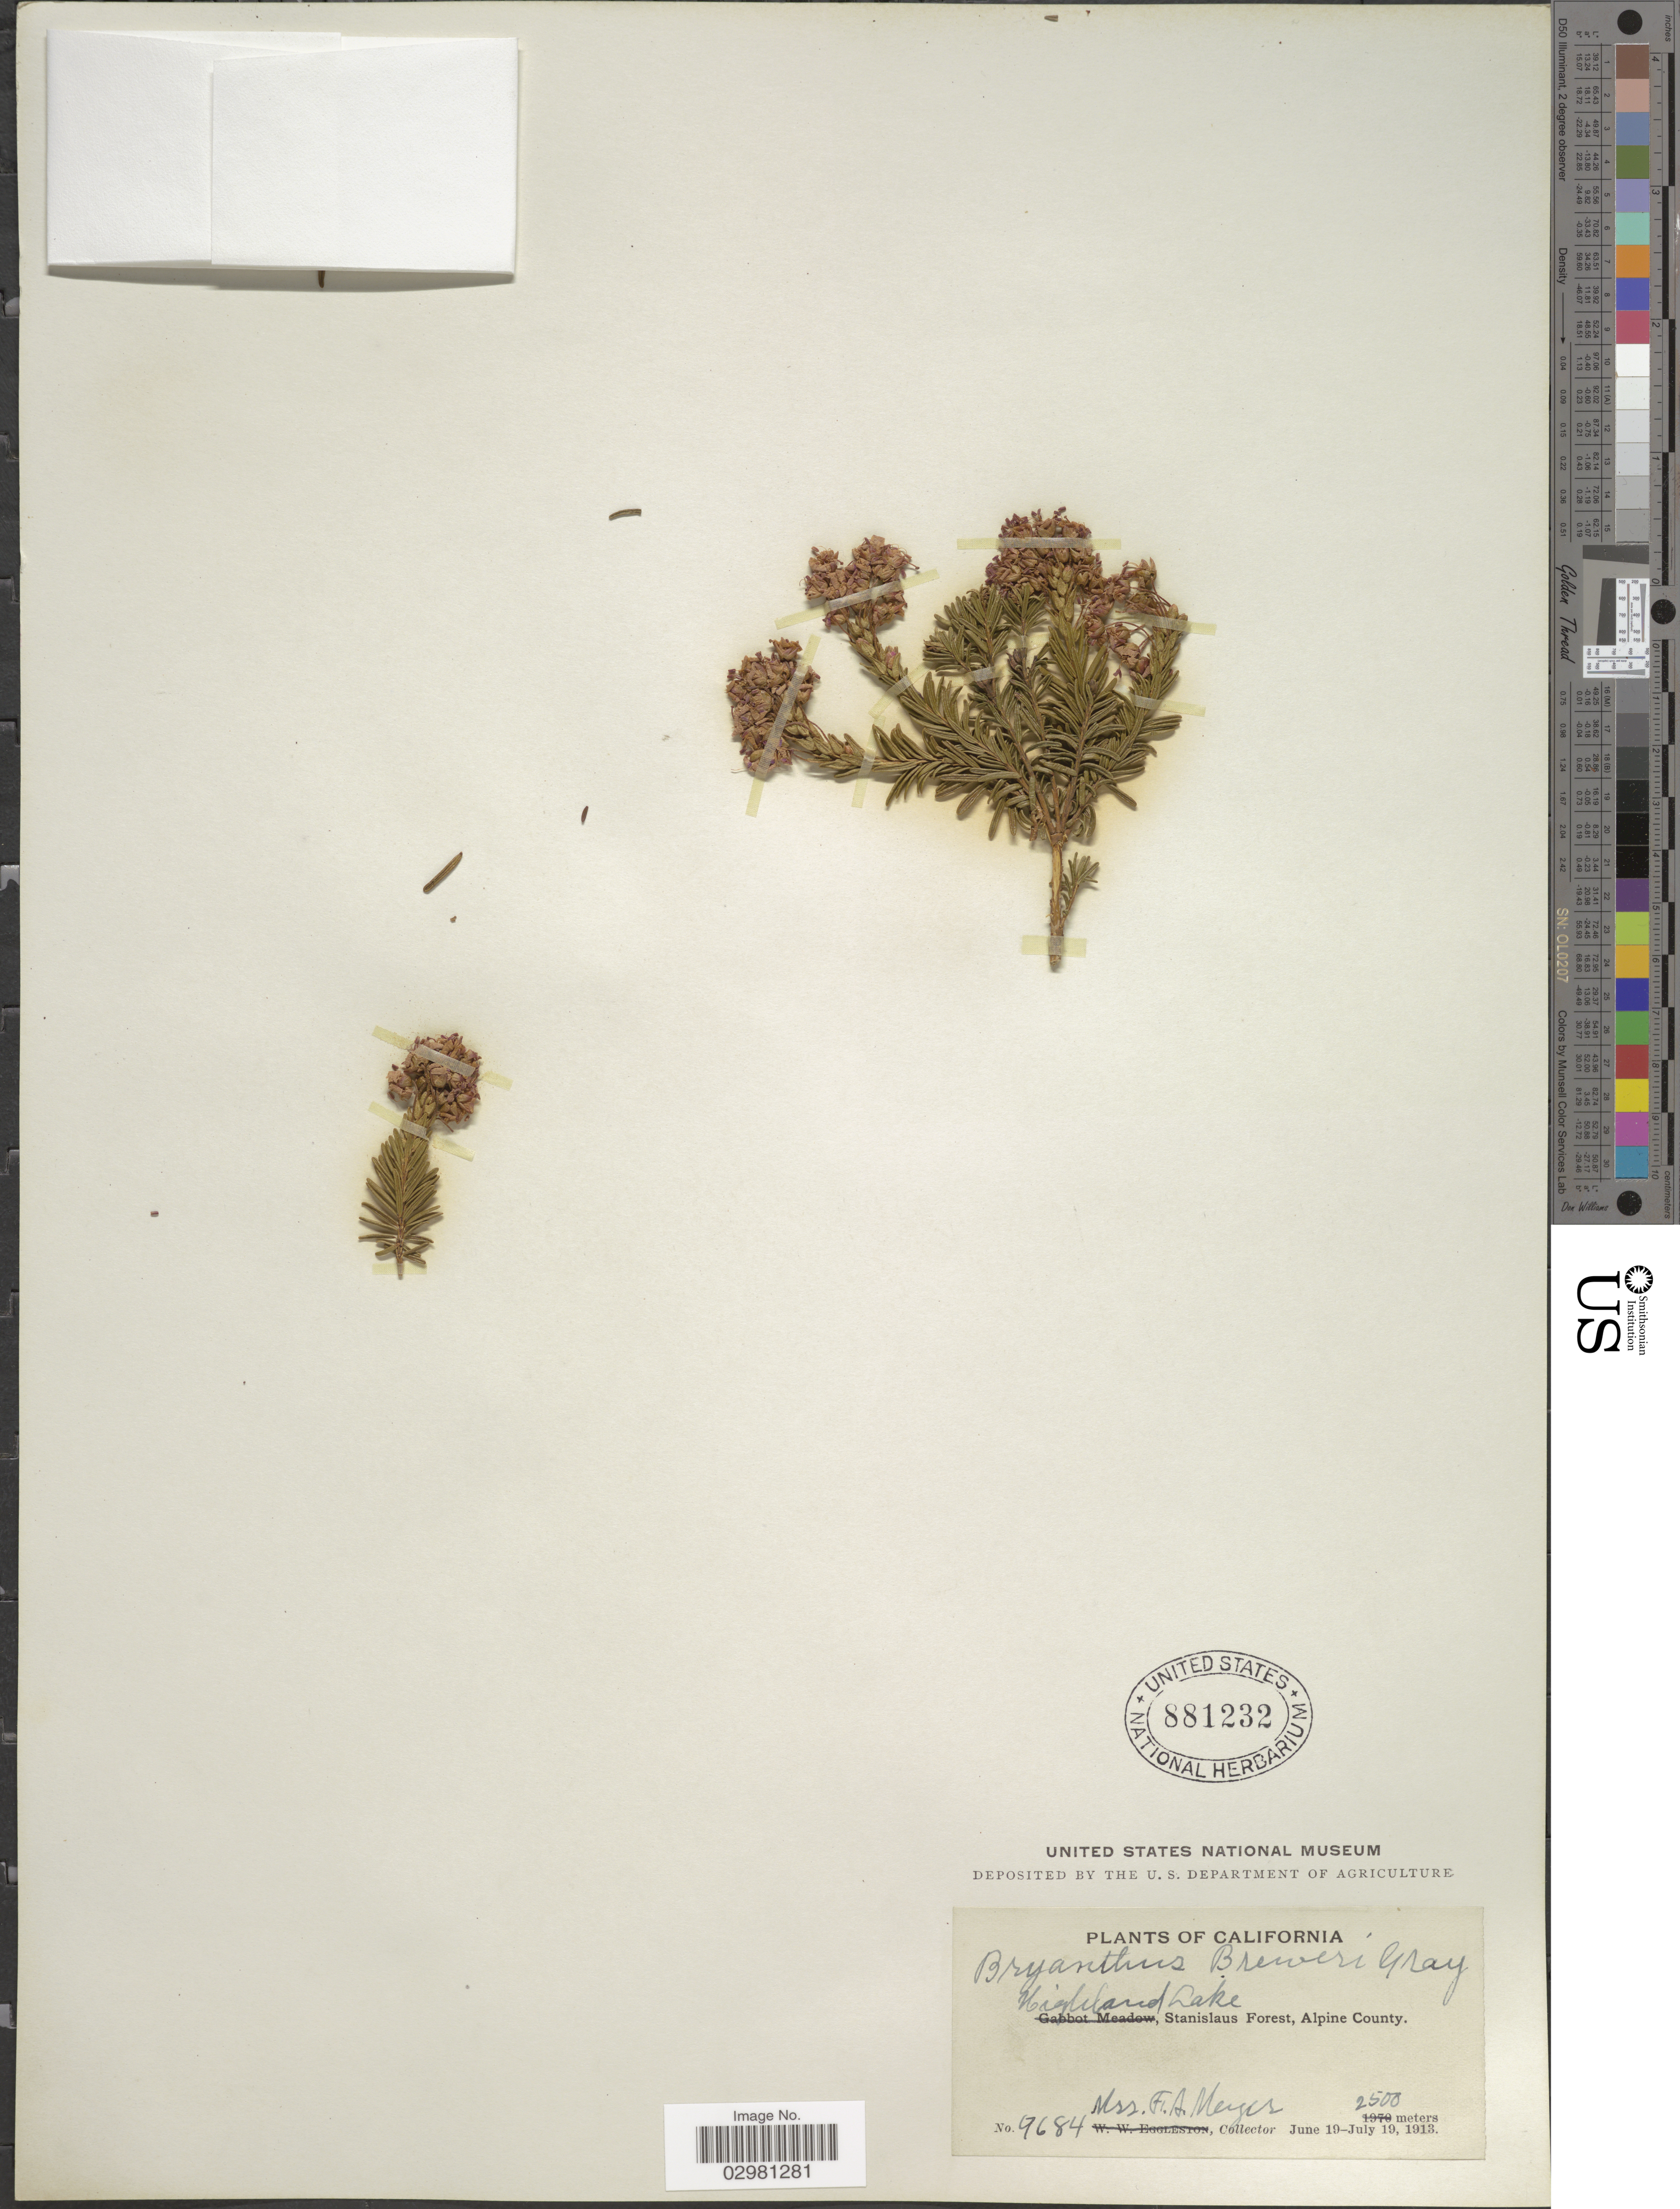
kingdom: Plantae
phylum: Tracheophyta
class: Magnoliopsida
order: Ericales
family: Ericaceae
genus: Phyllodoce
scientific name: Phyllodoce breweri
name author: (A. Gray) A. Heller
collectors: F. Meyer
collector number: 9684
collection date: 1913-06-19/1913-07-19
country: United States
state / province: California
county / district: Alpine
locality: Highland Lake, Stanislaus Forest, Alpine County.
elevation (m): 2500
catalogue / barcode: US 881232